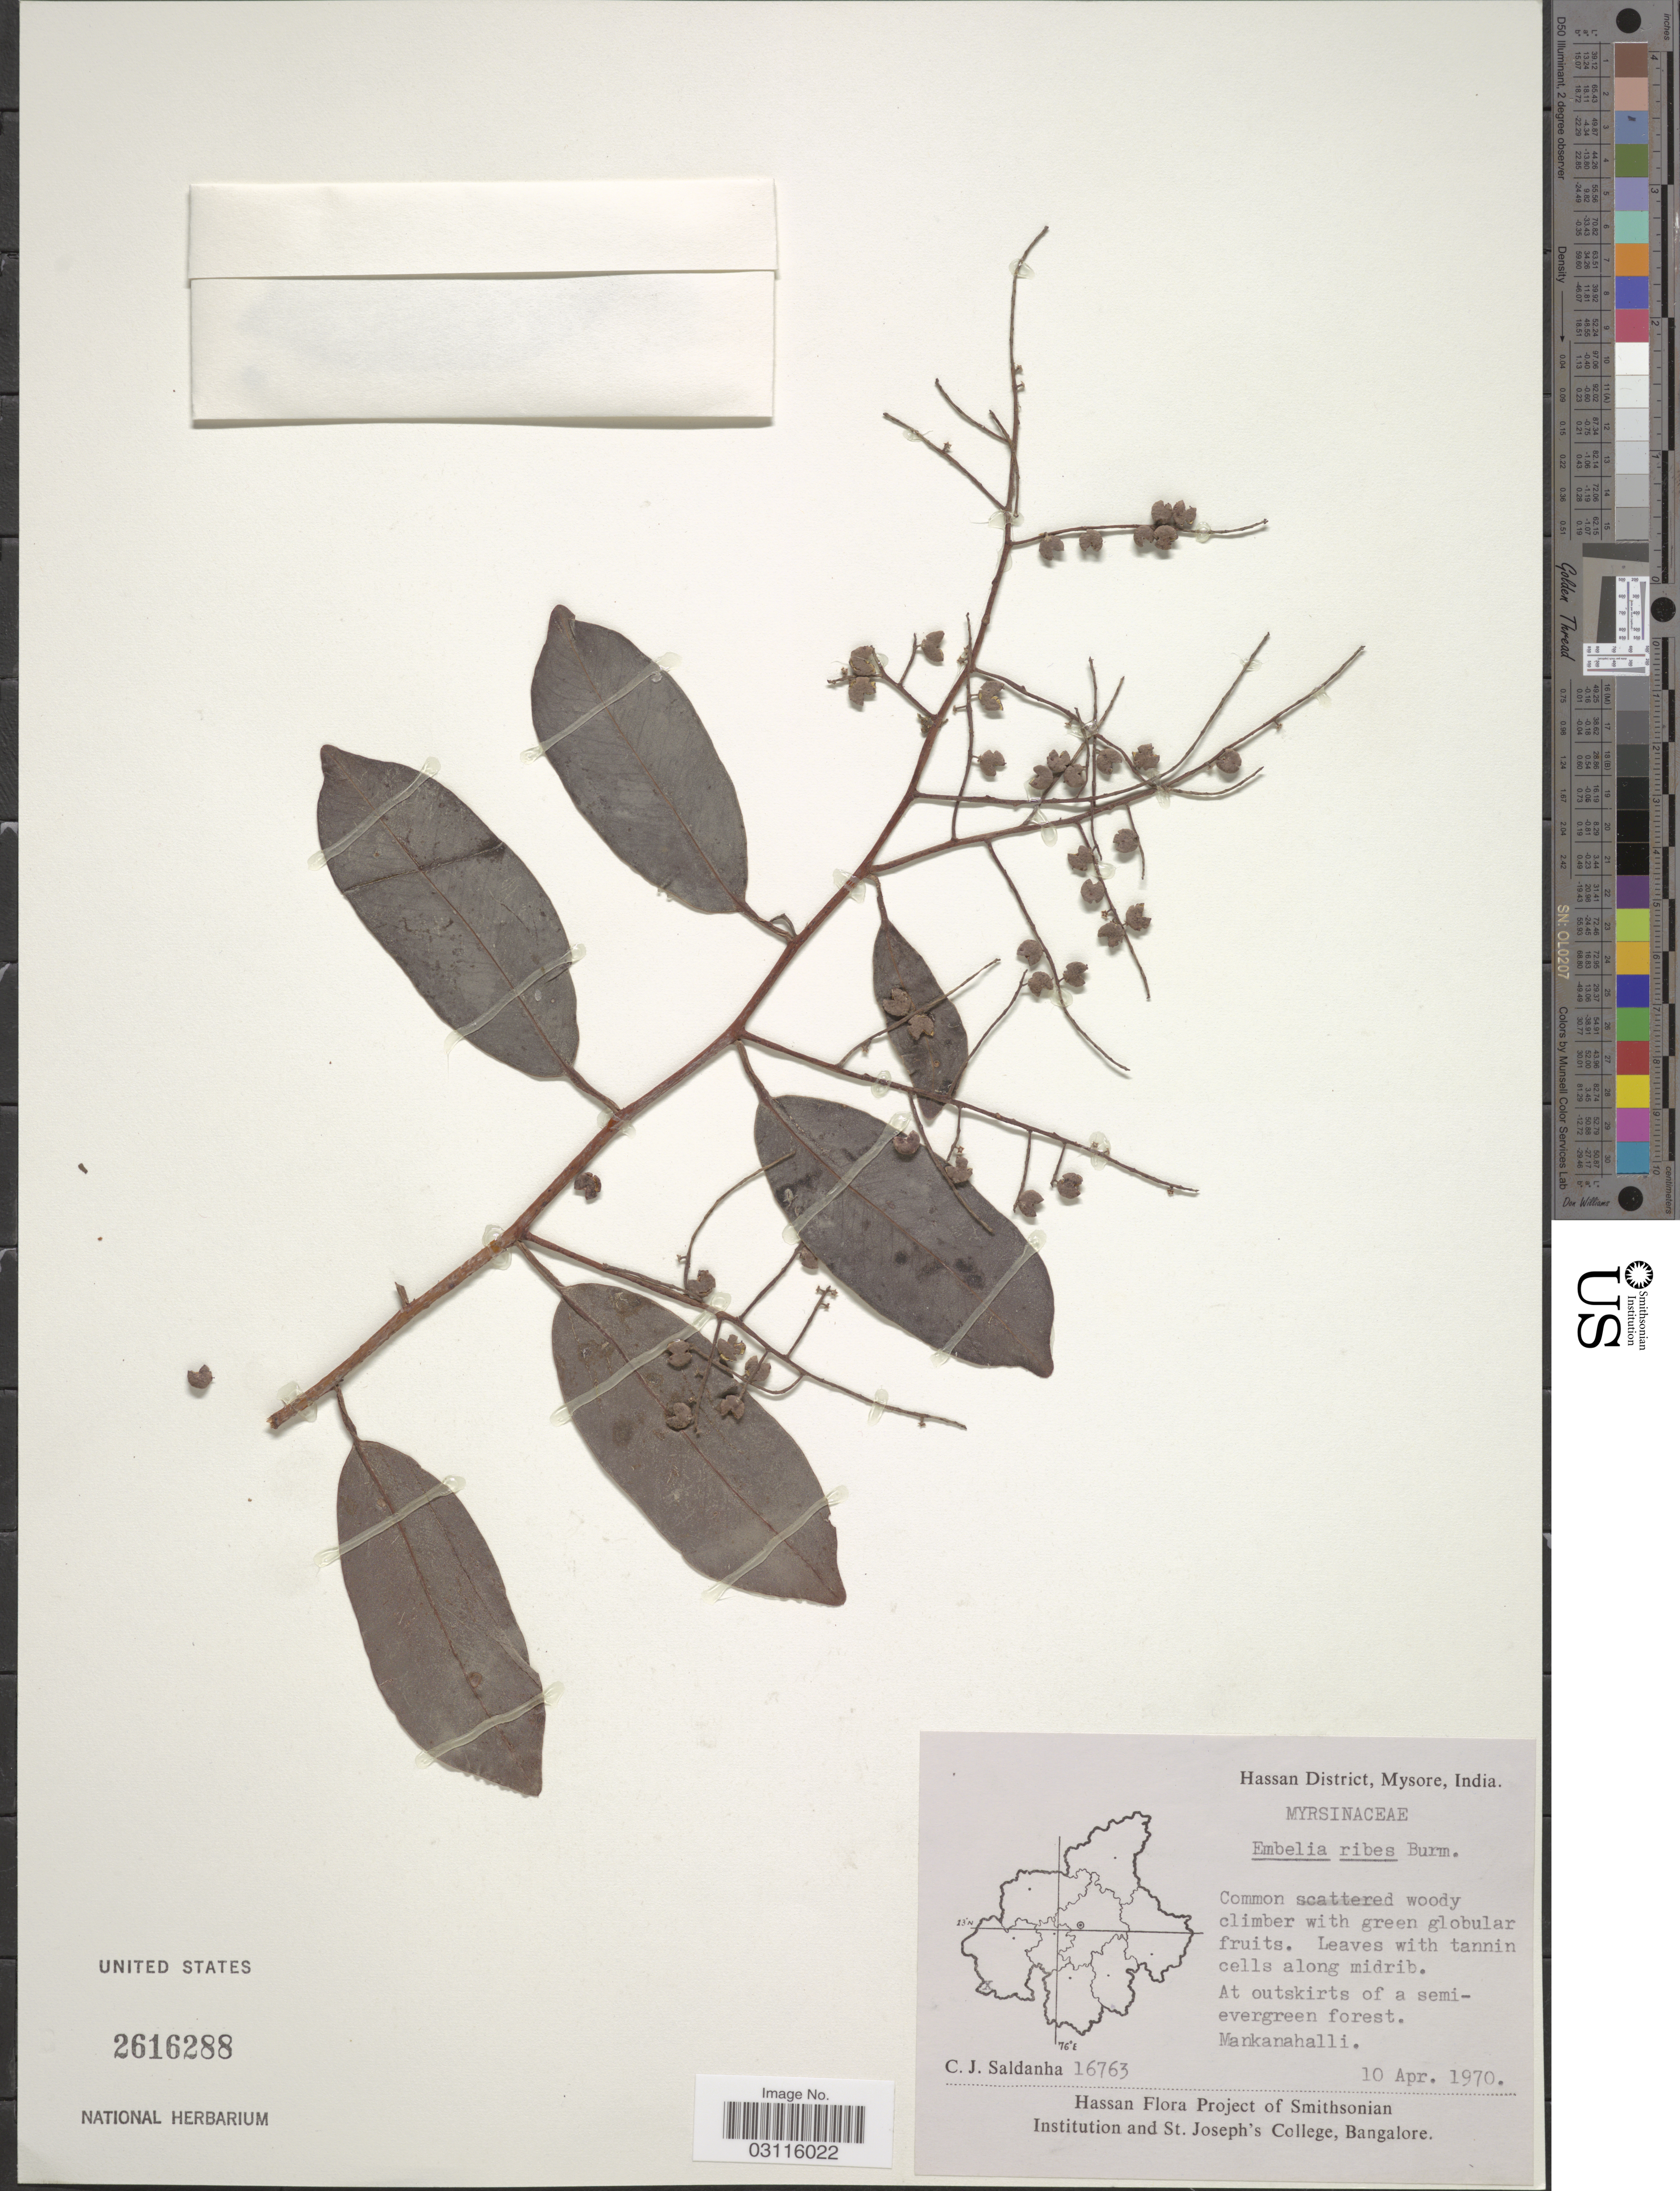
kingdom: Plantae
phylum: Tracheophyta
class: Magnoliopsida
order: Ericales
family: Primulaceae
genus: Embelia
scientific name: Embelia ribes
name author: Burm. f.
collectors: C. J. Saldanha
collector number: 16763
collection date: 1970-04-10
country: India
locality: Hassan District, Mysore, At outskirts of a semi-evergreen forest. Mankanahalli.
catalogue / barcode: US 2616288